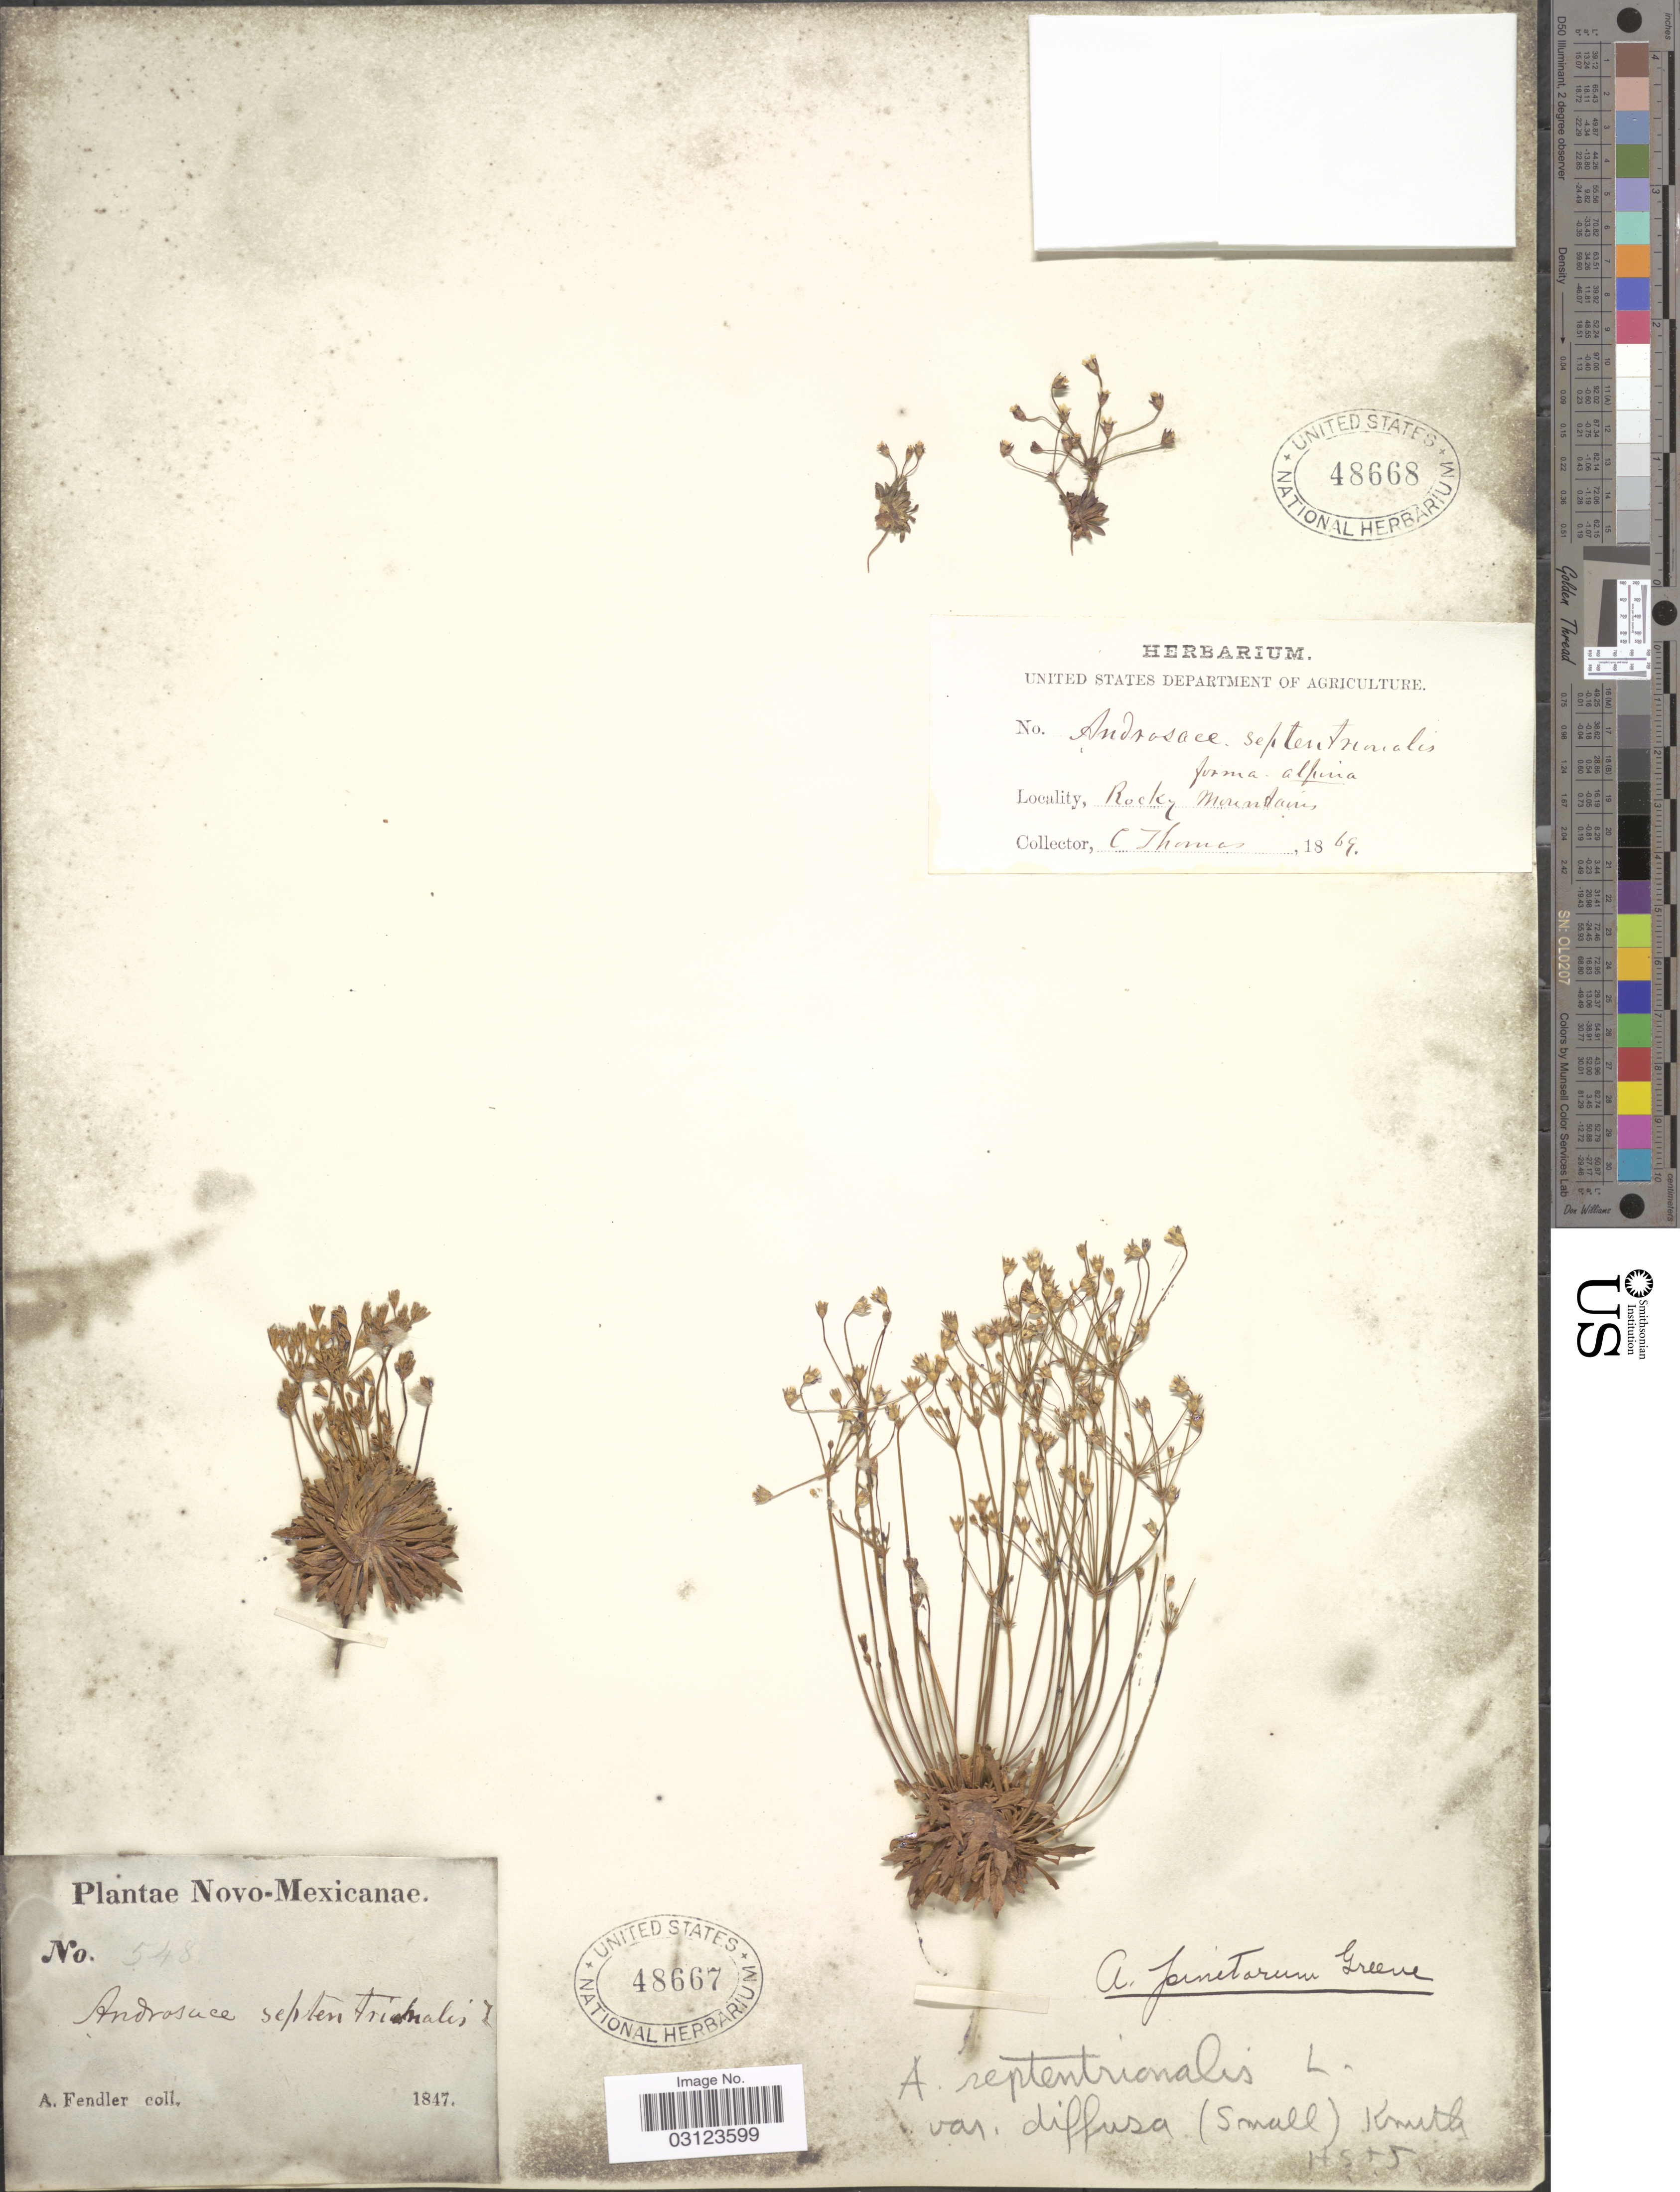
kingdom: Plantae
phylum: Tracheophyta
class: Magnoliopsida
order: Ericales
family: Primulaceae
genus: Androsace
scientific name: Androsace septentrionalis var. puberulenta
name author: (Rydb.) R. Knuth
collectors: A. Fendler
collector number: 548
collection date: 1847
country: United States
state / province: New Mexico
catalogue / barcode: US 48667